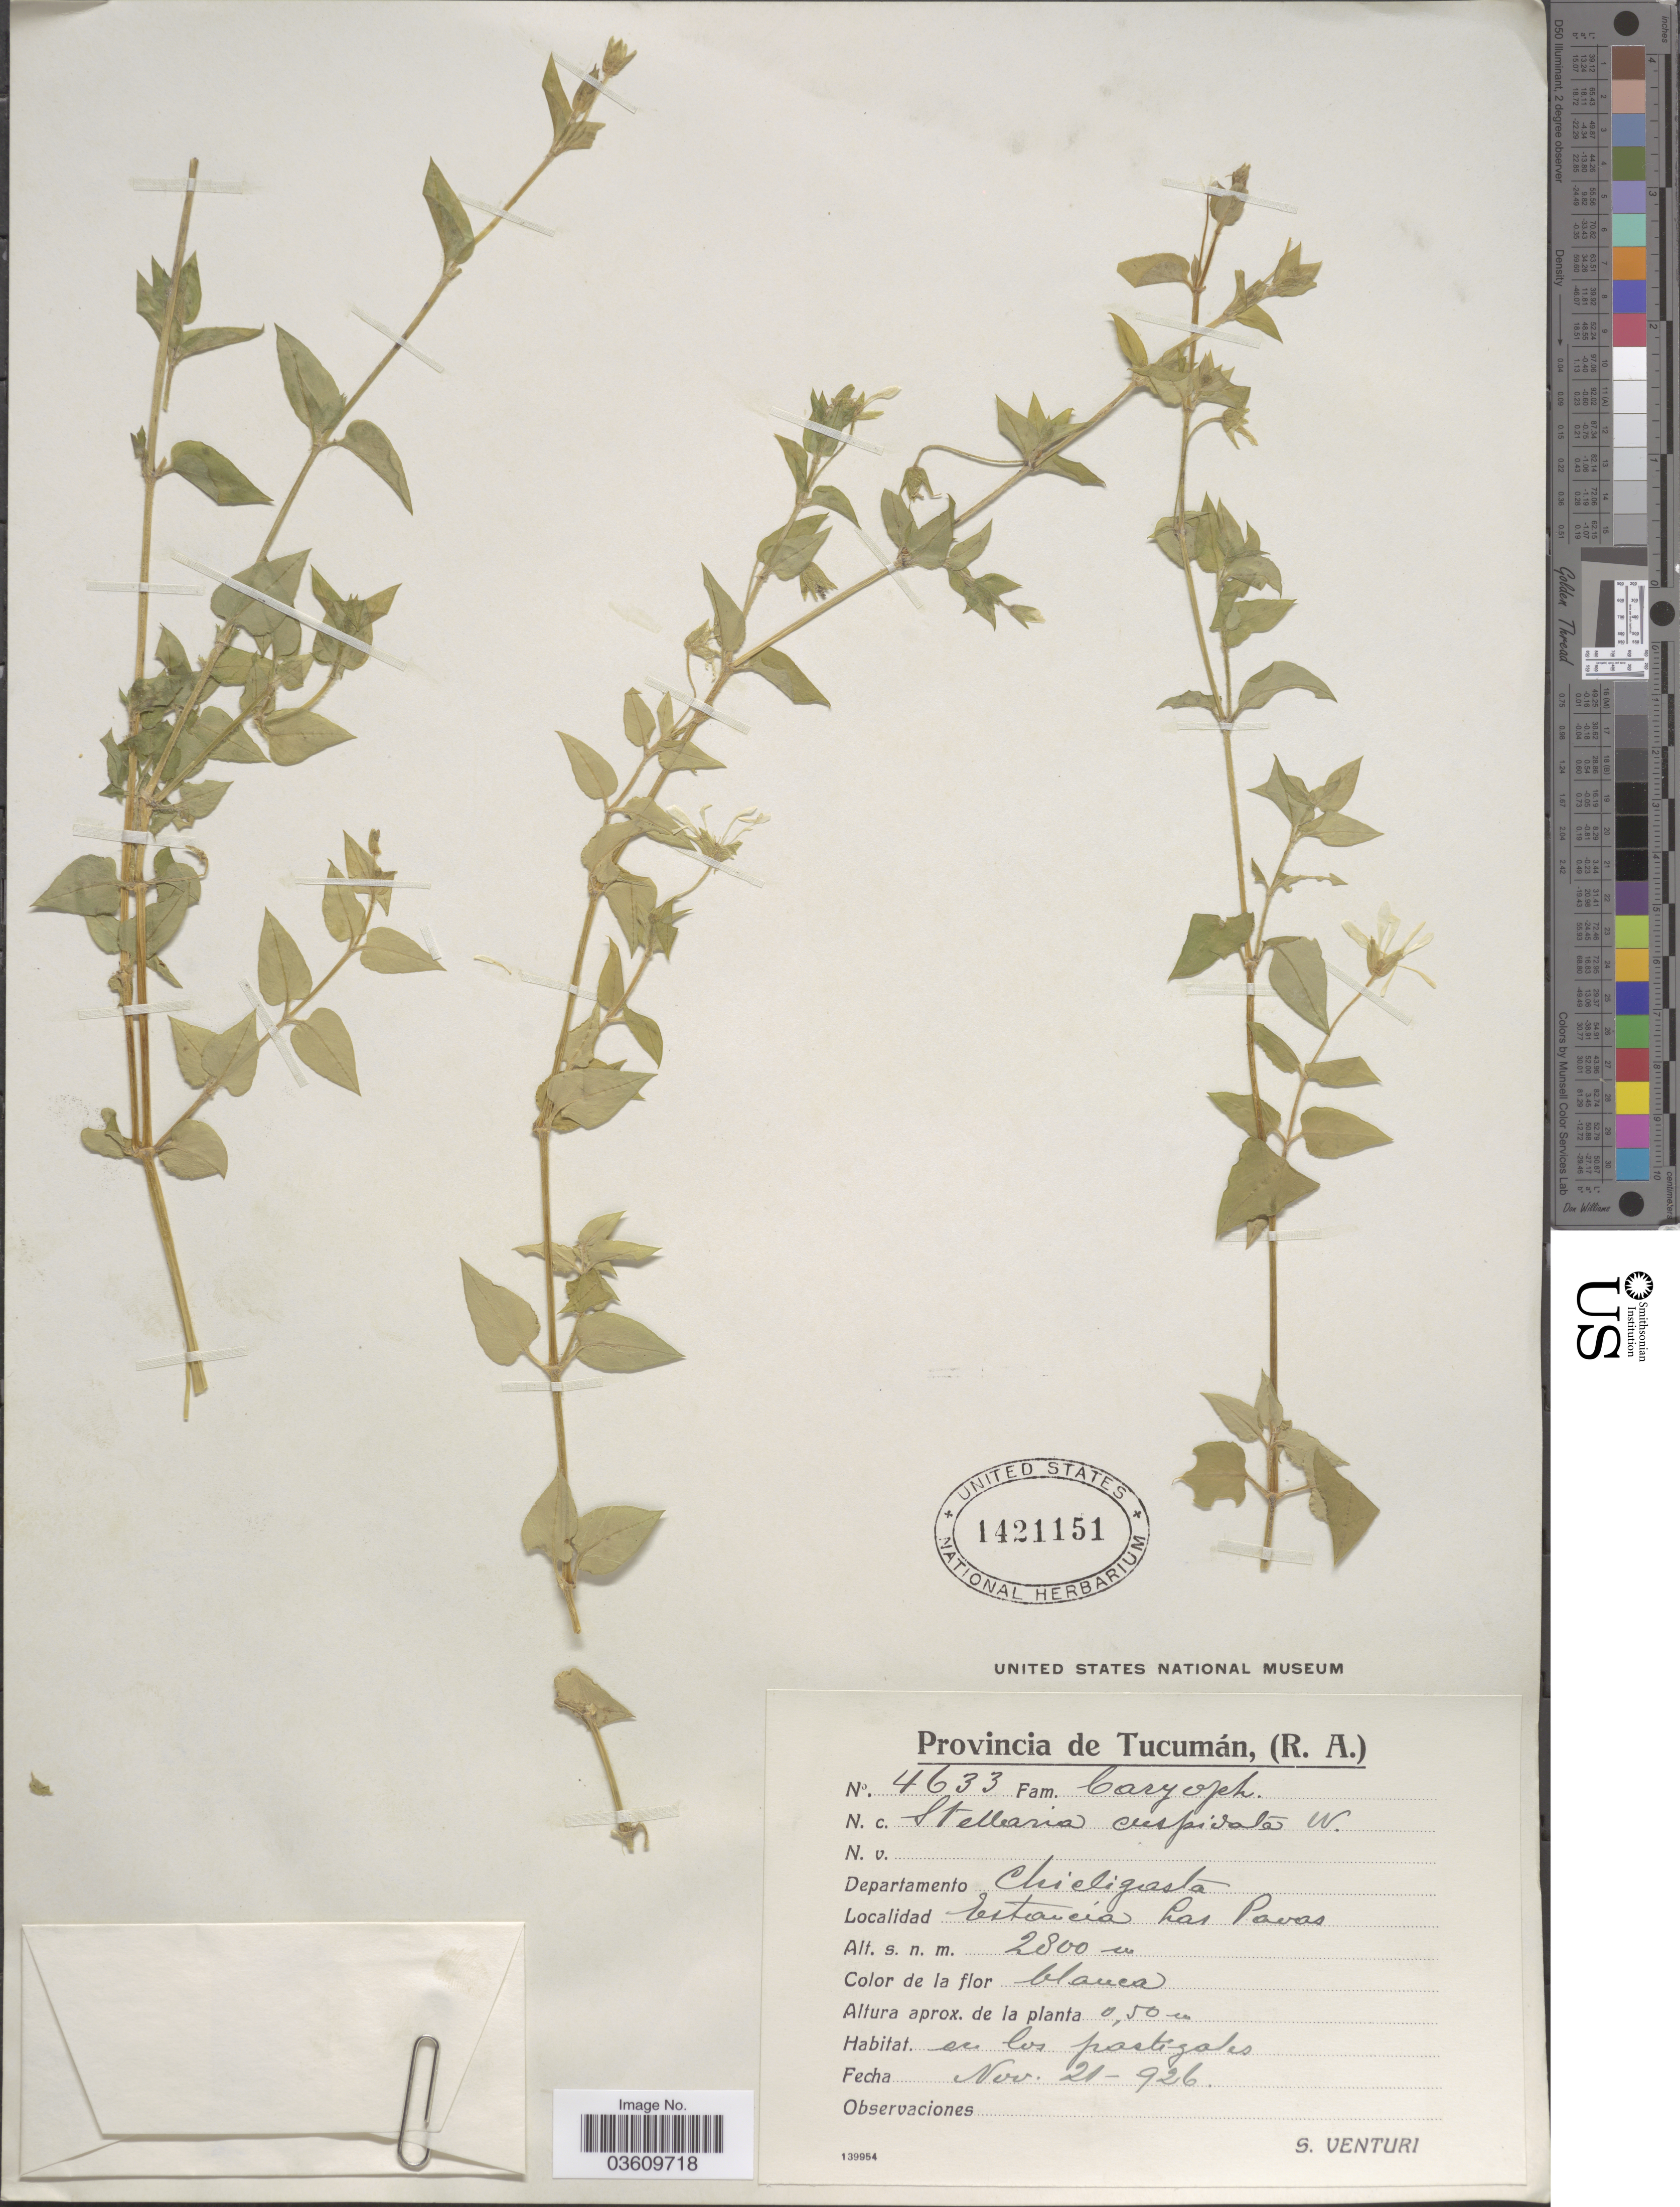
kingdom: Plantae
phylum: Tracheophyta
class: Magnoliopsida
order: Caryophyllales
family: Caryophyllaceae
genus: Stellaria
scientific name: Stellaria cuspidata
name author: Willd. ex Schltdl.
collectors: S. Venturi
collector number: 4633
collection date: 1926-11-21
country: Argentina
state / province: Tucuman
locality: Departamento Chicligasta. Estancia Las Pavas.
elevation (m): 2800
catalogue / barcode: US 1421151